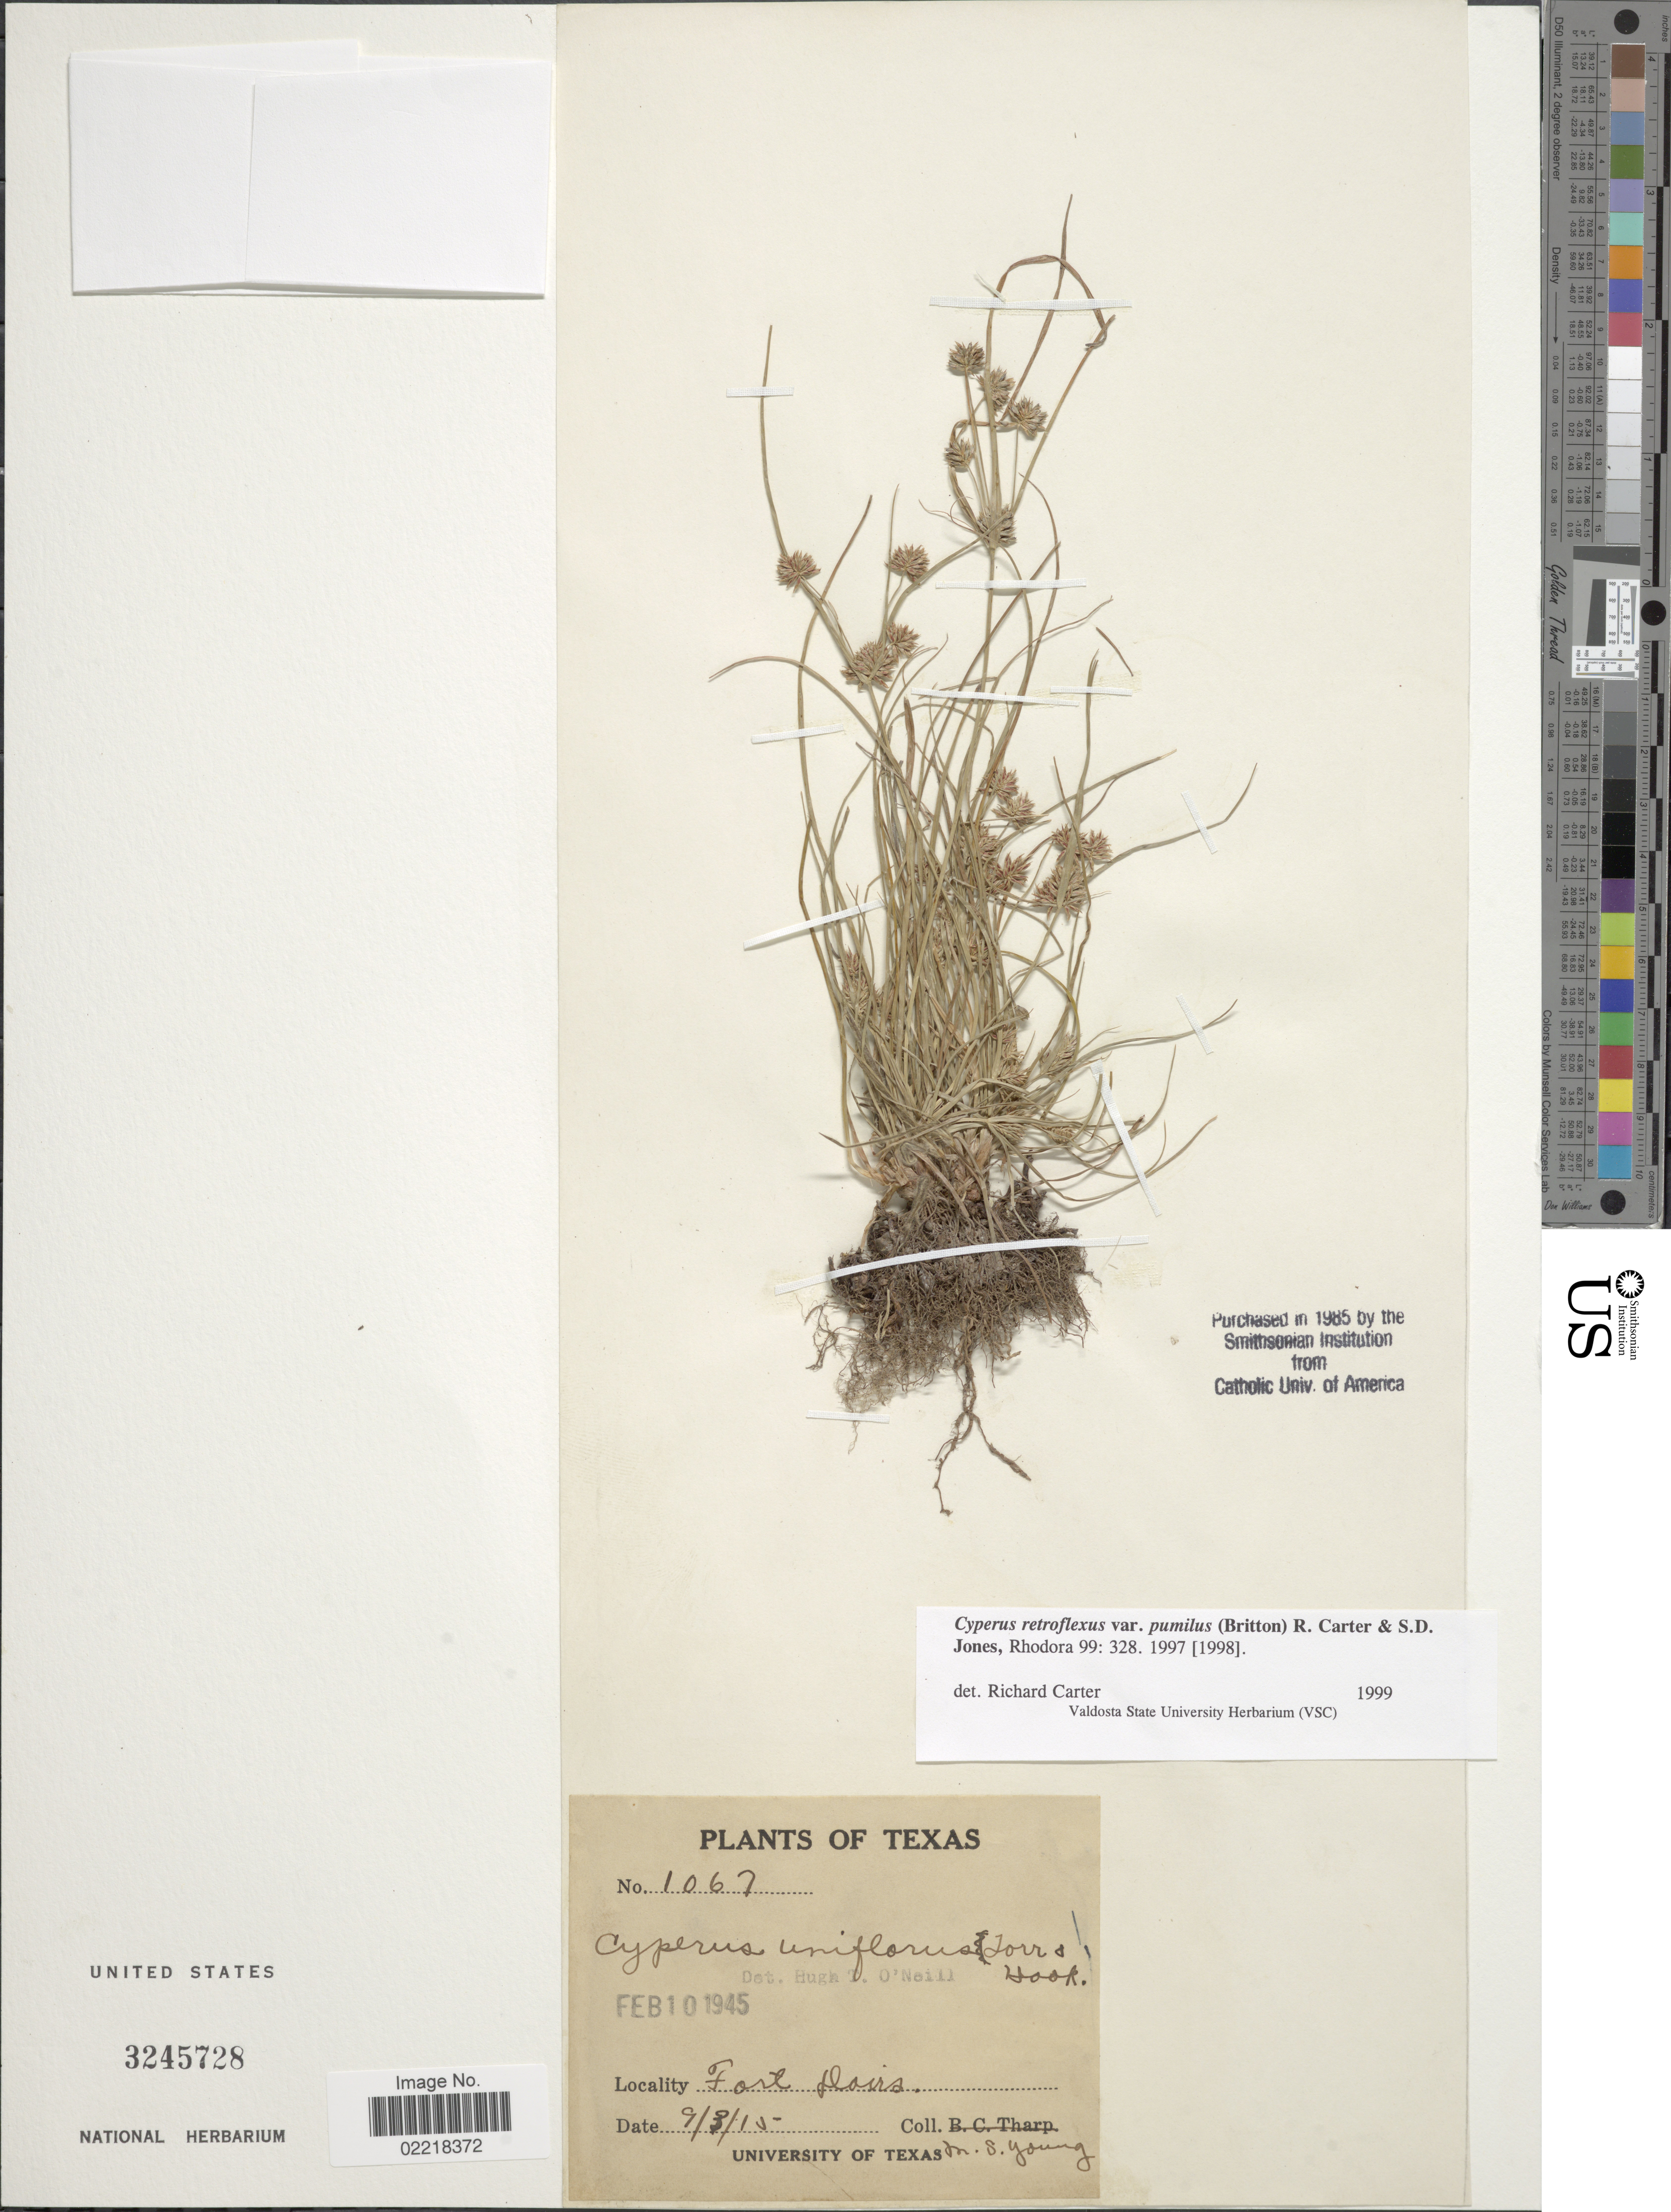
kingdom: Plantae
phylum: Tracheophyta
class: Liliopsida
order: Poales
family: Cyperaceae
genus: Cyperus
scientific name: Cyperus retroflexus var. pumilus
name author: (Britton) R. Carter & S.D. Jones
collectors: M. Young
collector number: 1067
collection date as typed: Transcribed d/m/y: 3/9/15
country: United States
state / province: Texas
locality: Fort Davis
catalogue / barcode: US 3245728